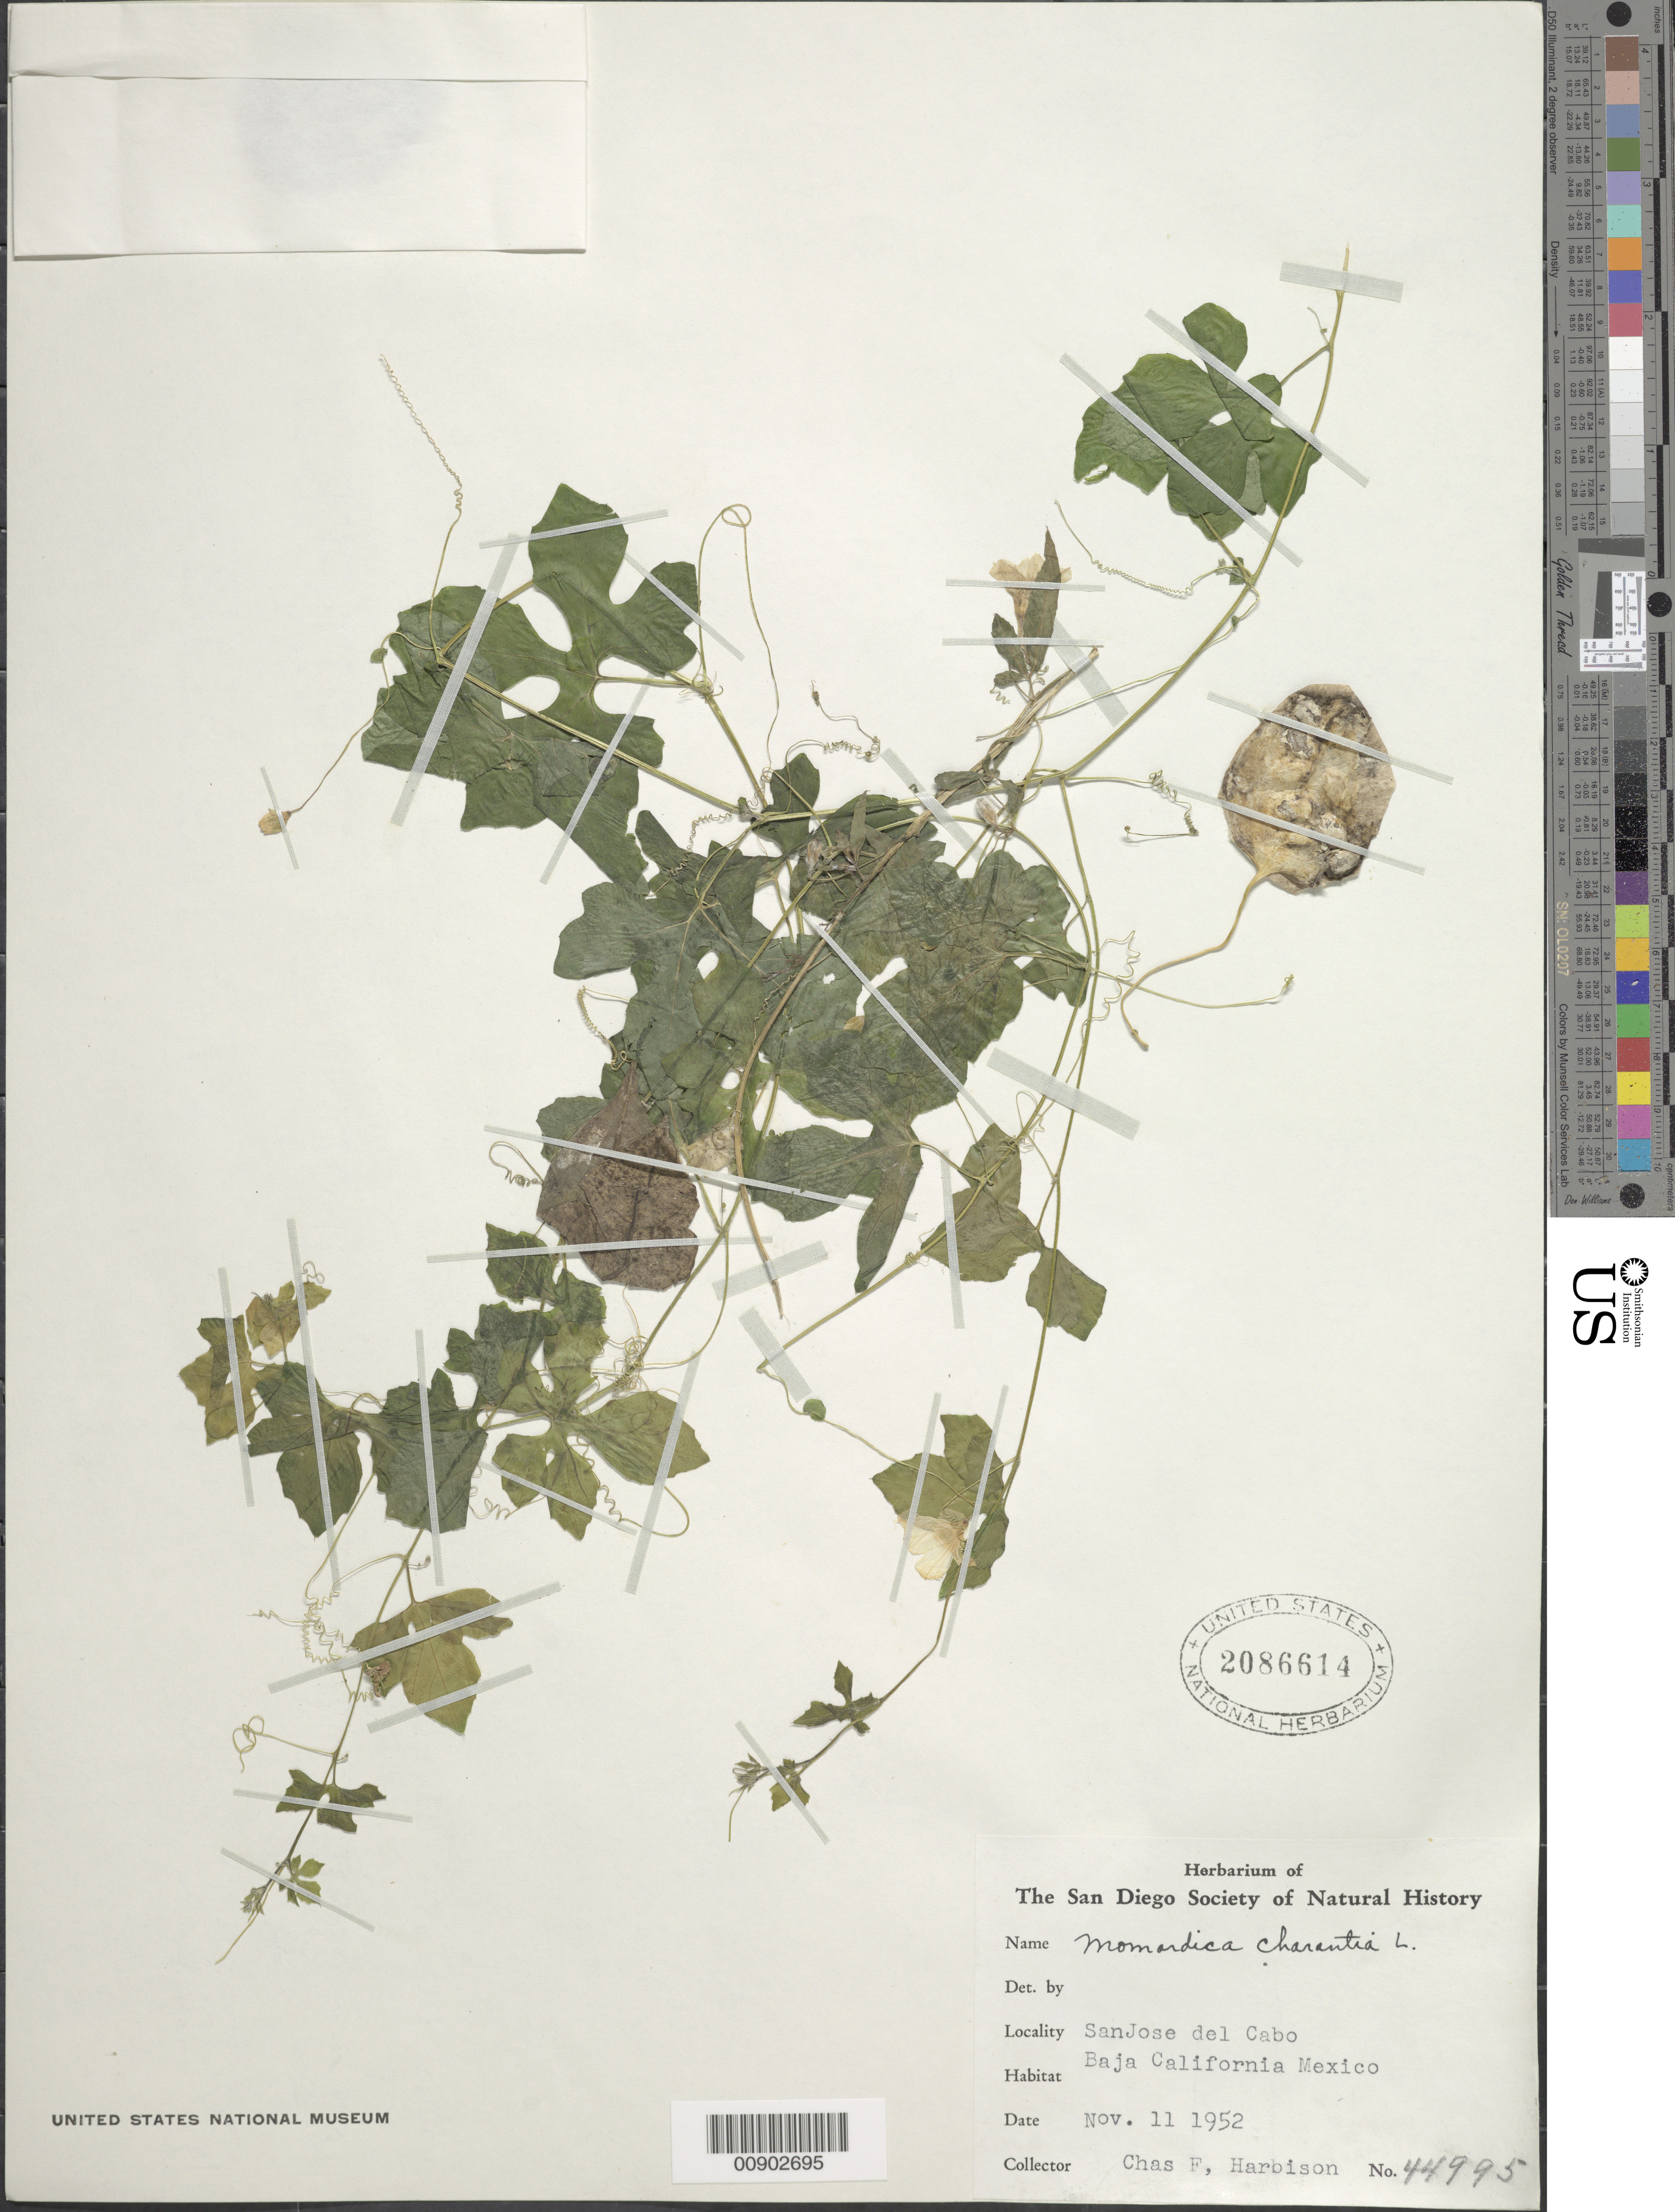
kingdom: Plantae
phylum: Tracheophyta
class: Magnoliopsida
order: Cucurbitales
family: Cucurbitaceae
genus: Momordica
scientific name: Momordica charantia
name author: L.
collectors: C. F. Harbison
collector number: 44995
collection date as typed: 11 Nov 1952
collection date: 1952-11-11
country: Mexico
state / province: Baja California Sur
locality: San José del Cabo, Baja California Sur.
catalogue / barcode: US 2086614